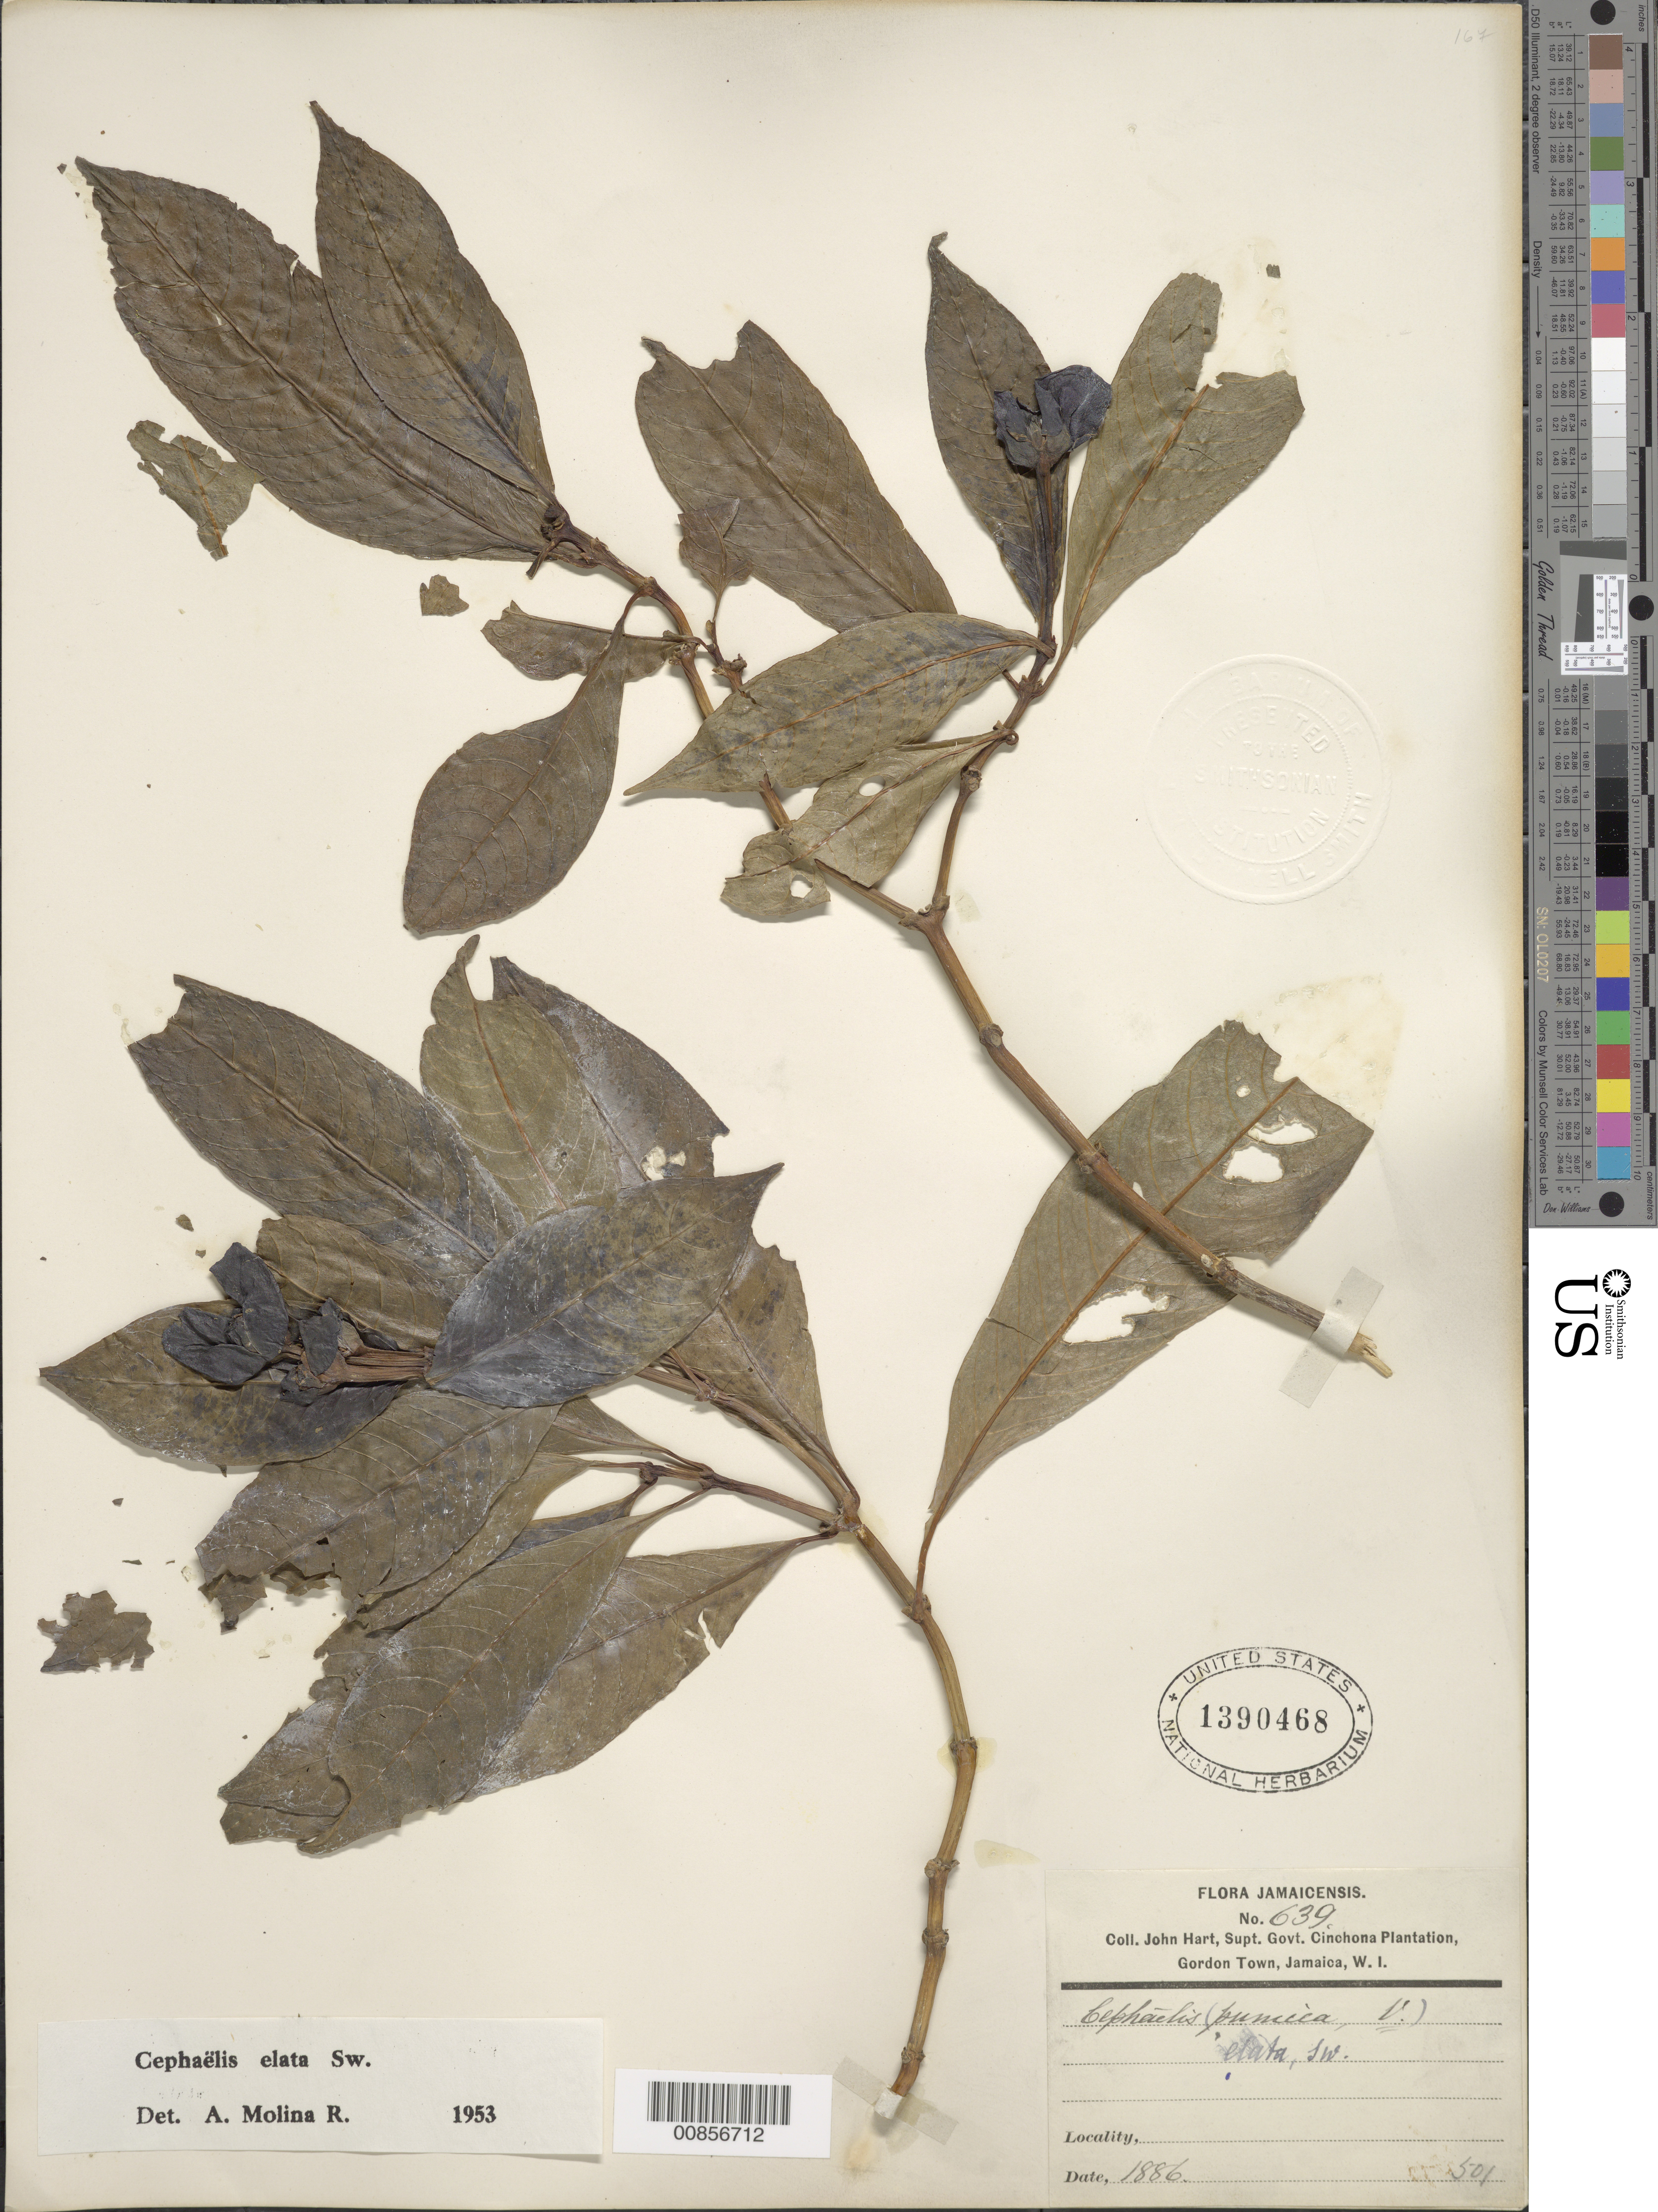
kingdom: Plantae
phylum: Tracheophyta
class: Magnoliopsida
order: Gentianales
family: Rubiaceae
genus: Psychotria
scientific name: Psychotria elata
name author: (Sw.) Hammel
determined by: Molina R., A.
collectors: J. Hart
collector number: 639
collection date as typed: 1886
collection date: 1886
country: Jamaica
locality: Gordon Town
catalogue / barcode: US 1390468